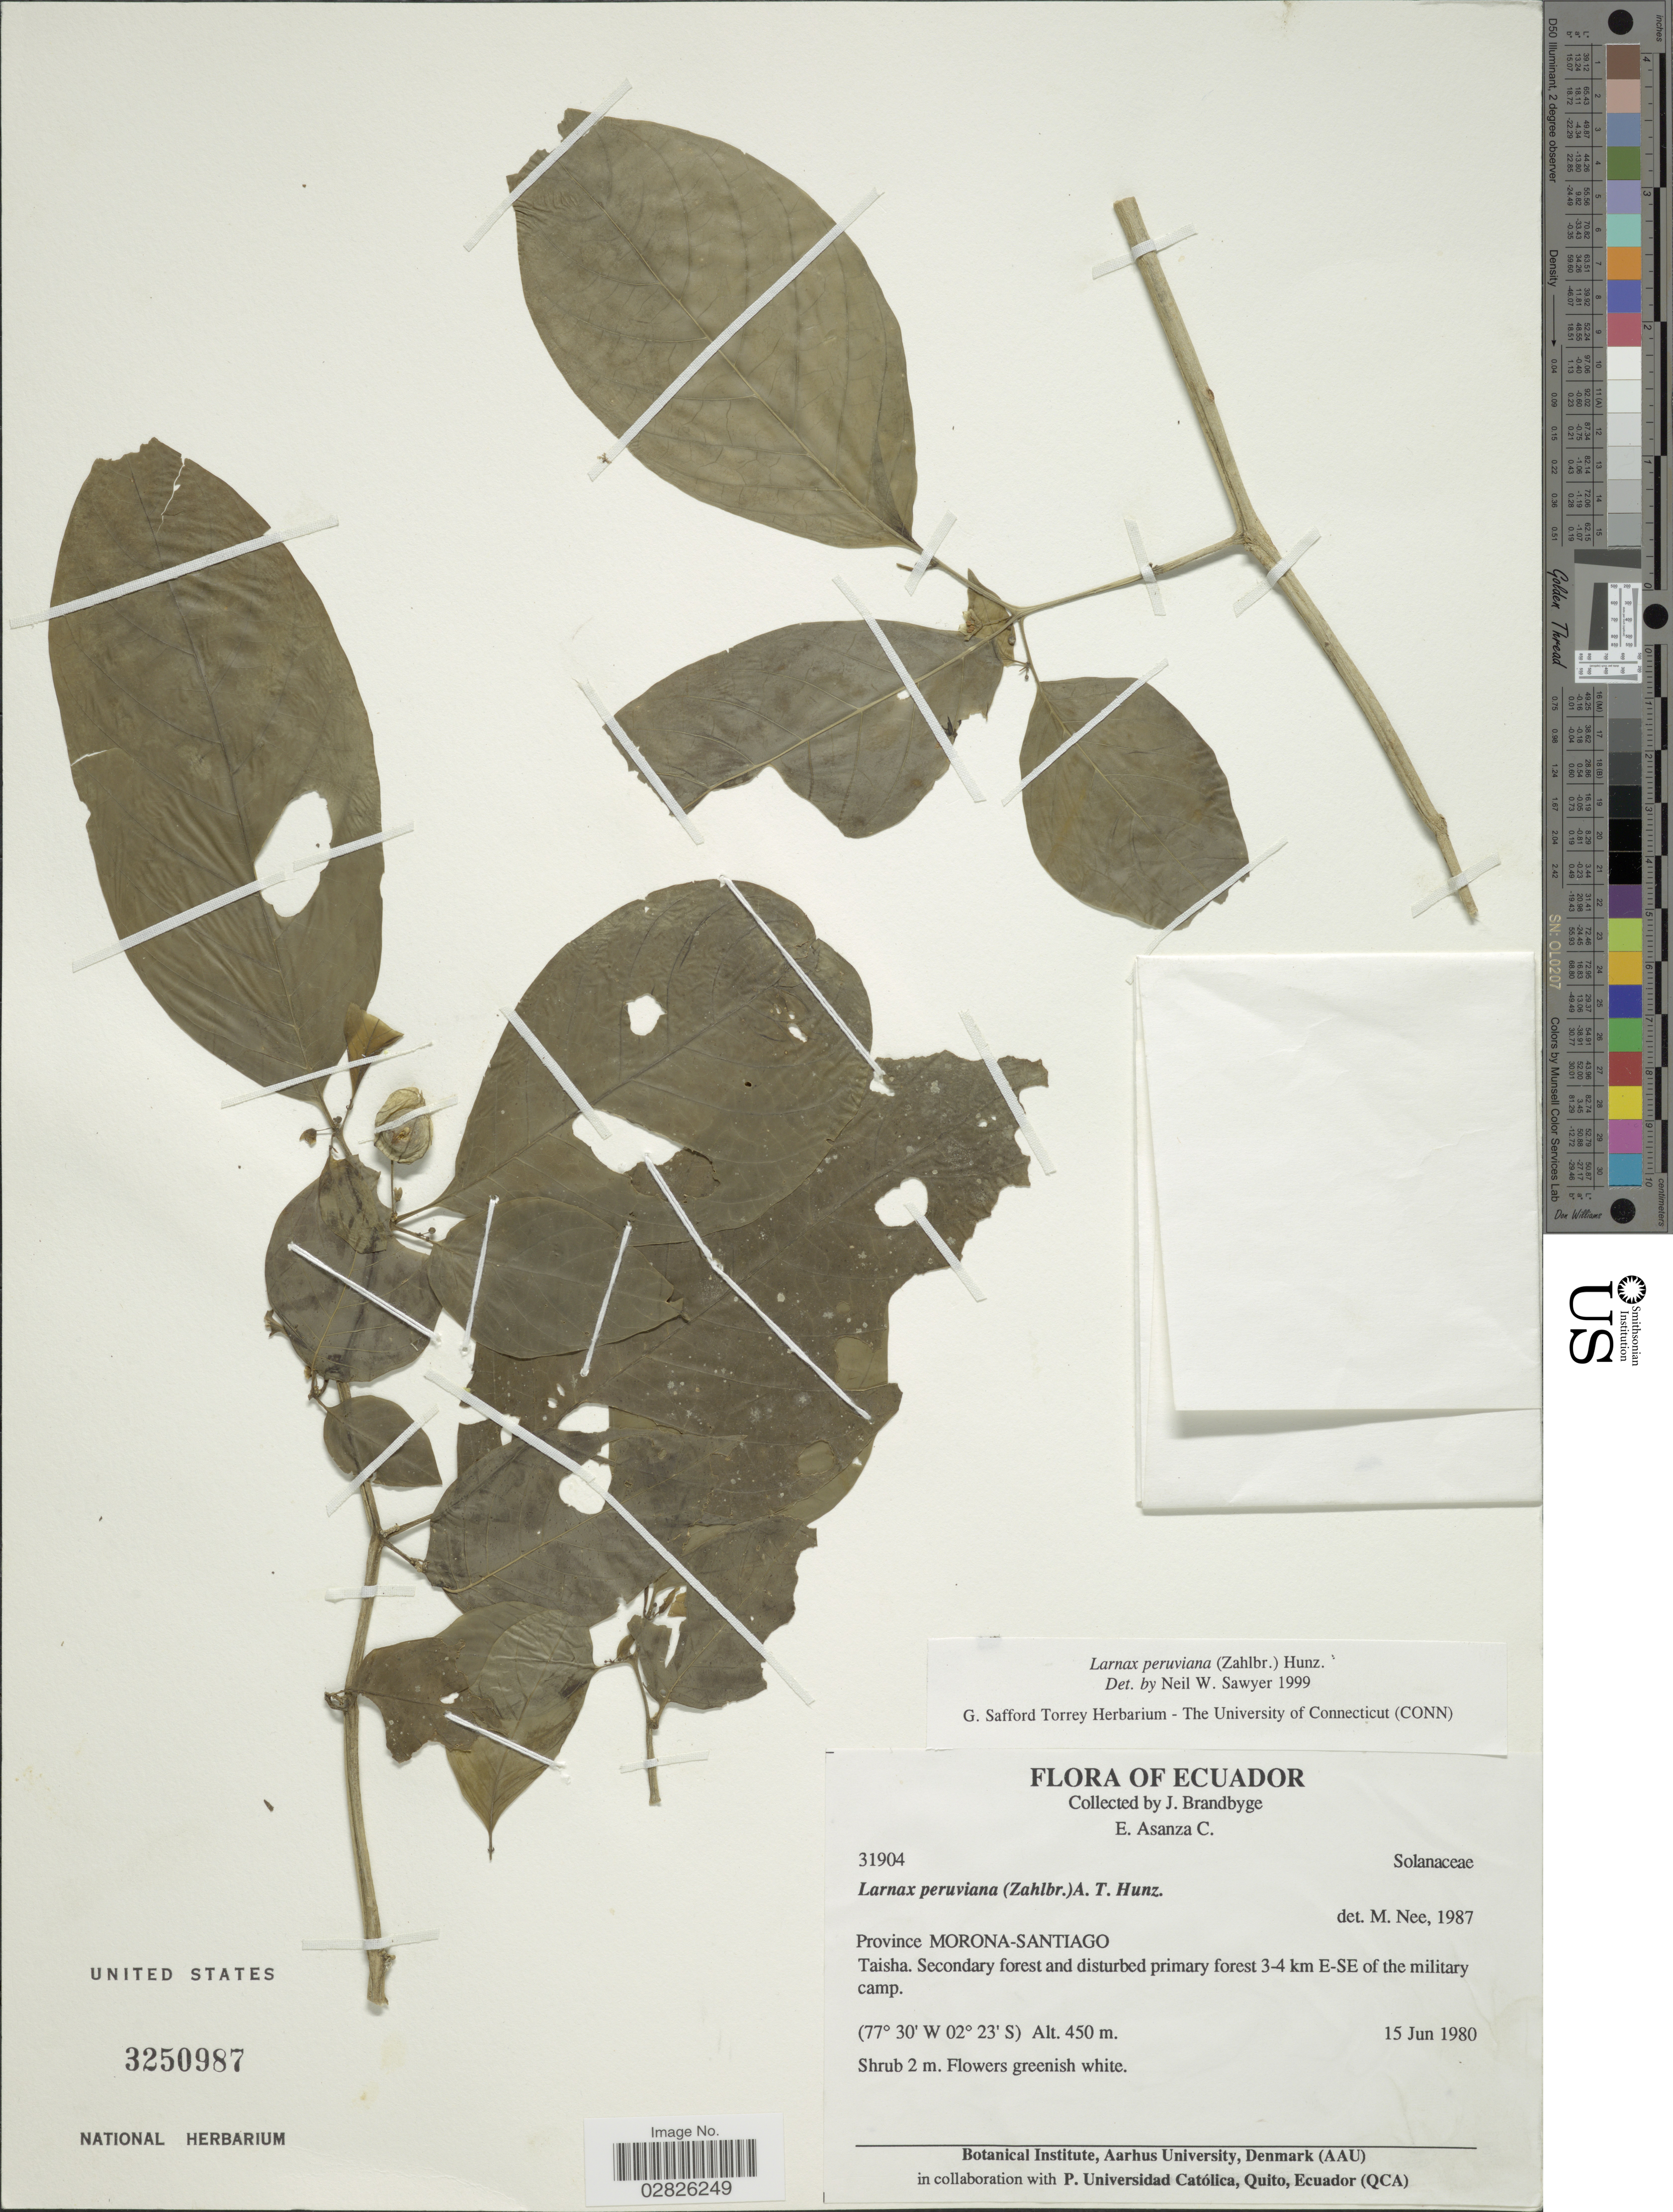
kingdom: Plantae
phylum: Tracheophyta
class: Magnoliopsida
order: Solanales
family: Solanaceae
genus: Larnax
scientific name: Larnax peruviana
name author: (Zahlbr.) Hunz.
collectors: J. Brandbyge & E. Asanza C.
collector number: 31904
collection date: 1980-06-15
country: Ecuador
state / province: Morona-Santiago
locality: Province Morona-Santiago. Taisha. Secondary forest and disturbed primary forest 3-4 km E-SE of the military camp.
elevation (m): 450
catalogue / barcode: US 3250987